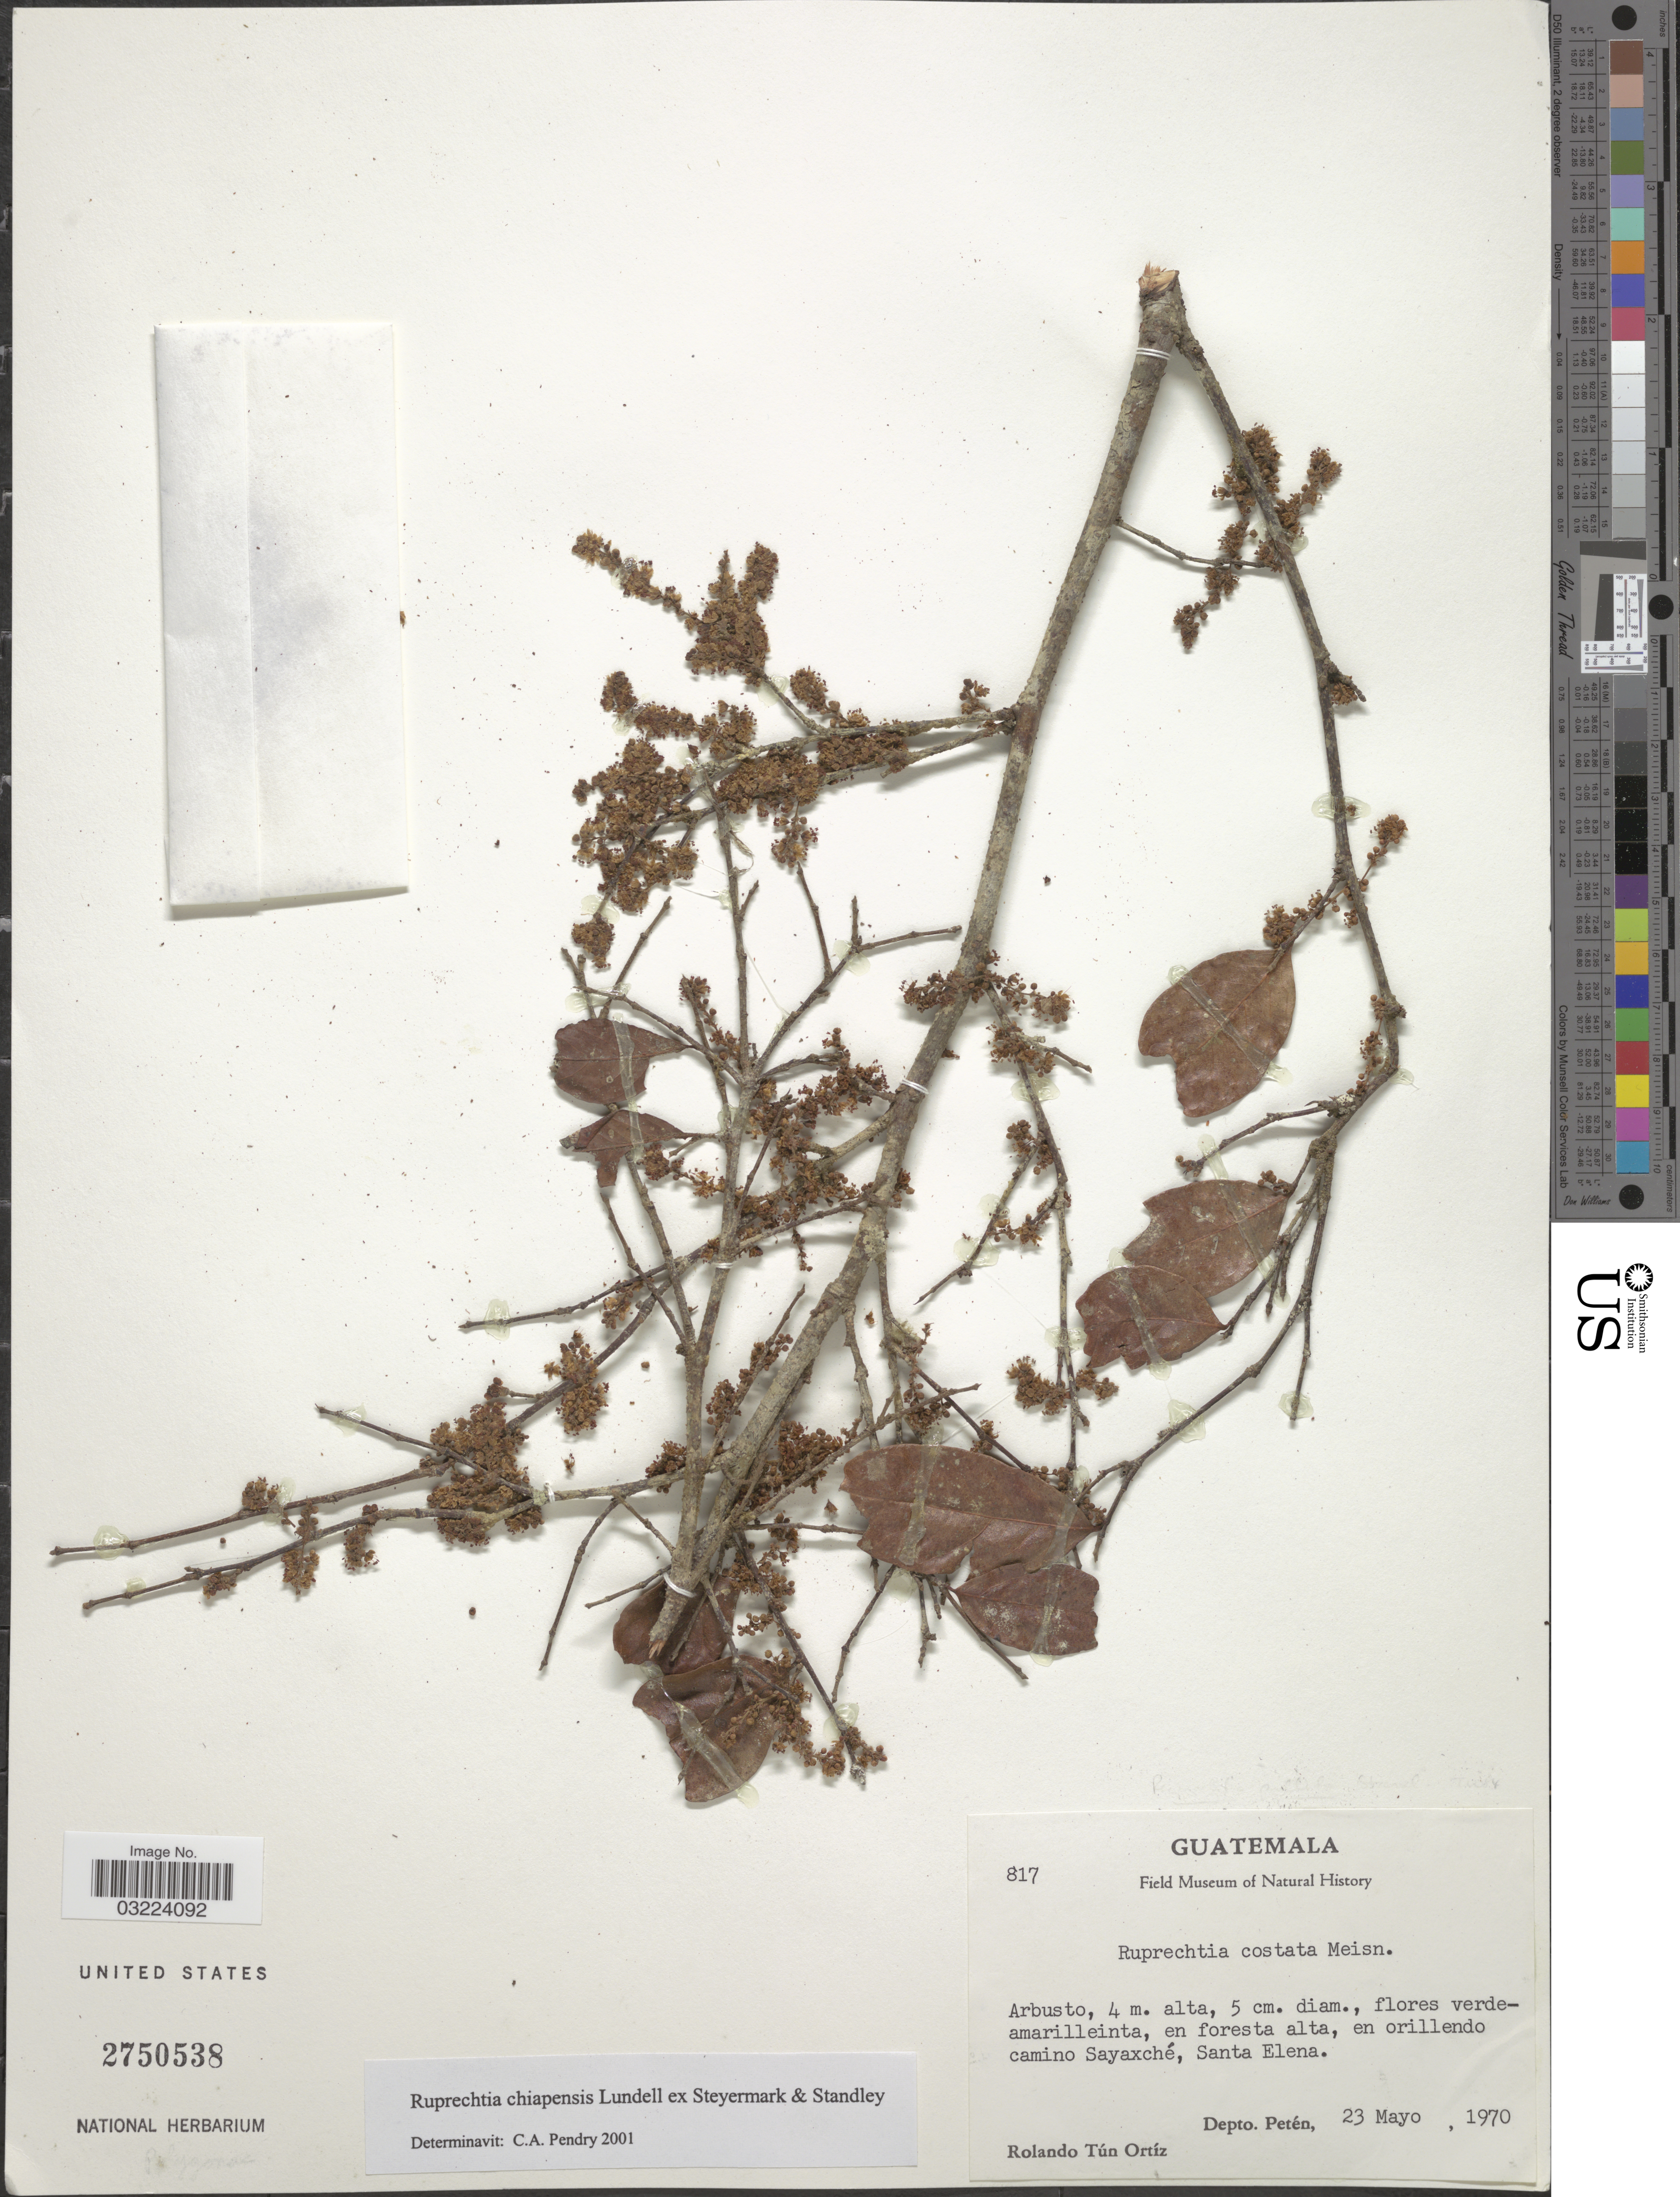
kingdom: Plantae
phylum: Tracheophyta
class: Magnoliopsida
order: Caryophyllales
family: Polygonaceae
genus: Ruprechtia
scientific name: Ruprechtia chiapensis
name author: Lundell ex Standl. & Steyerm.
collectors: R. T. Ortíz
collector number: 817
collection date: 1970-05-23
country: Guatemala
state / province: El Petén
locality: En orillendo camino Sayaxché, Santa Elena. Depto. Petén.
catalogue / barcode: US 2750538